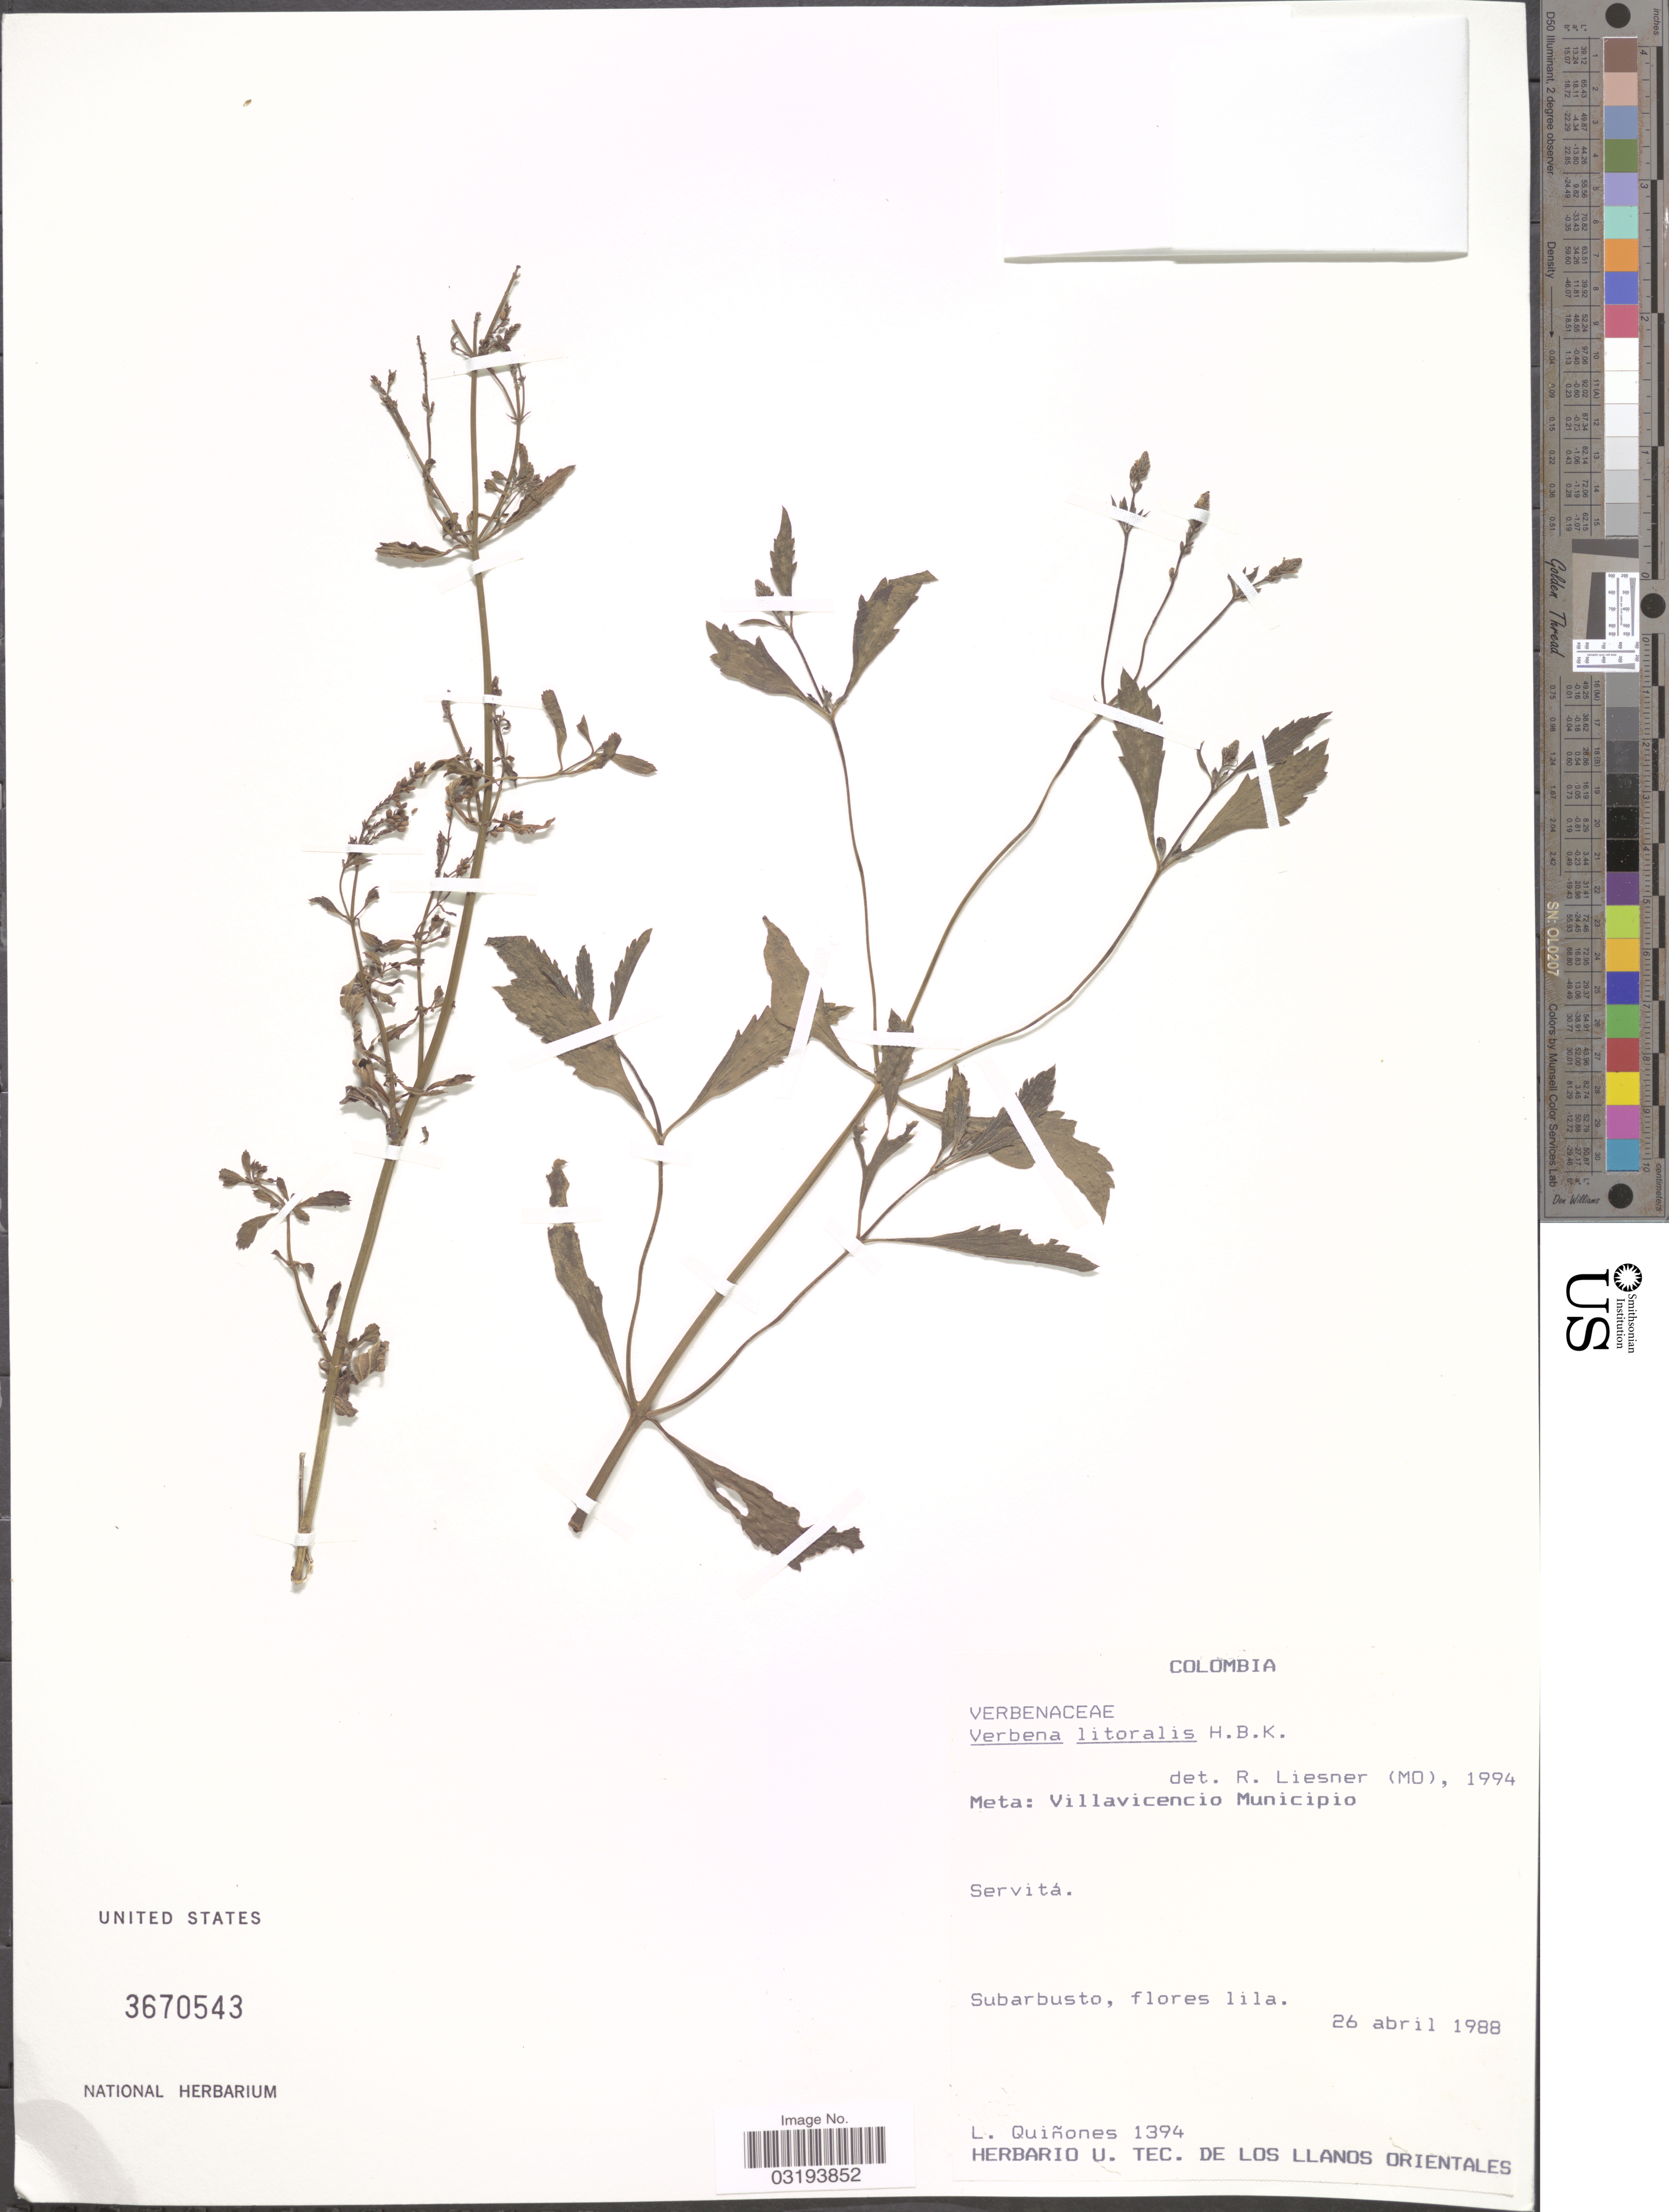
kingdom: Plantae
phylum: Tracheophyta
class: Magnoliopsida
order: Lamiales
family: Verbenaceae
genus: Verbena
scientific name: Verbena litoralis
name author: Kunth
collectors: L. Quinones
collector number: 1394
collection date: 1988-04-26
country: Colombia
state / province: Meta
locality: Villavicencio Municipio, Servitá.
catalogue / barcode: US 3670543